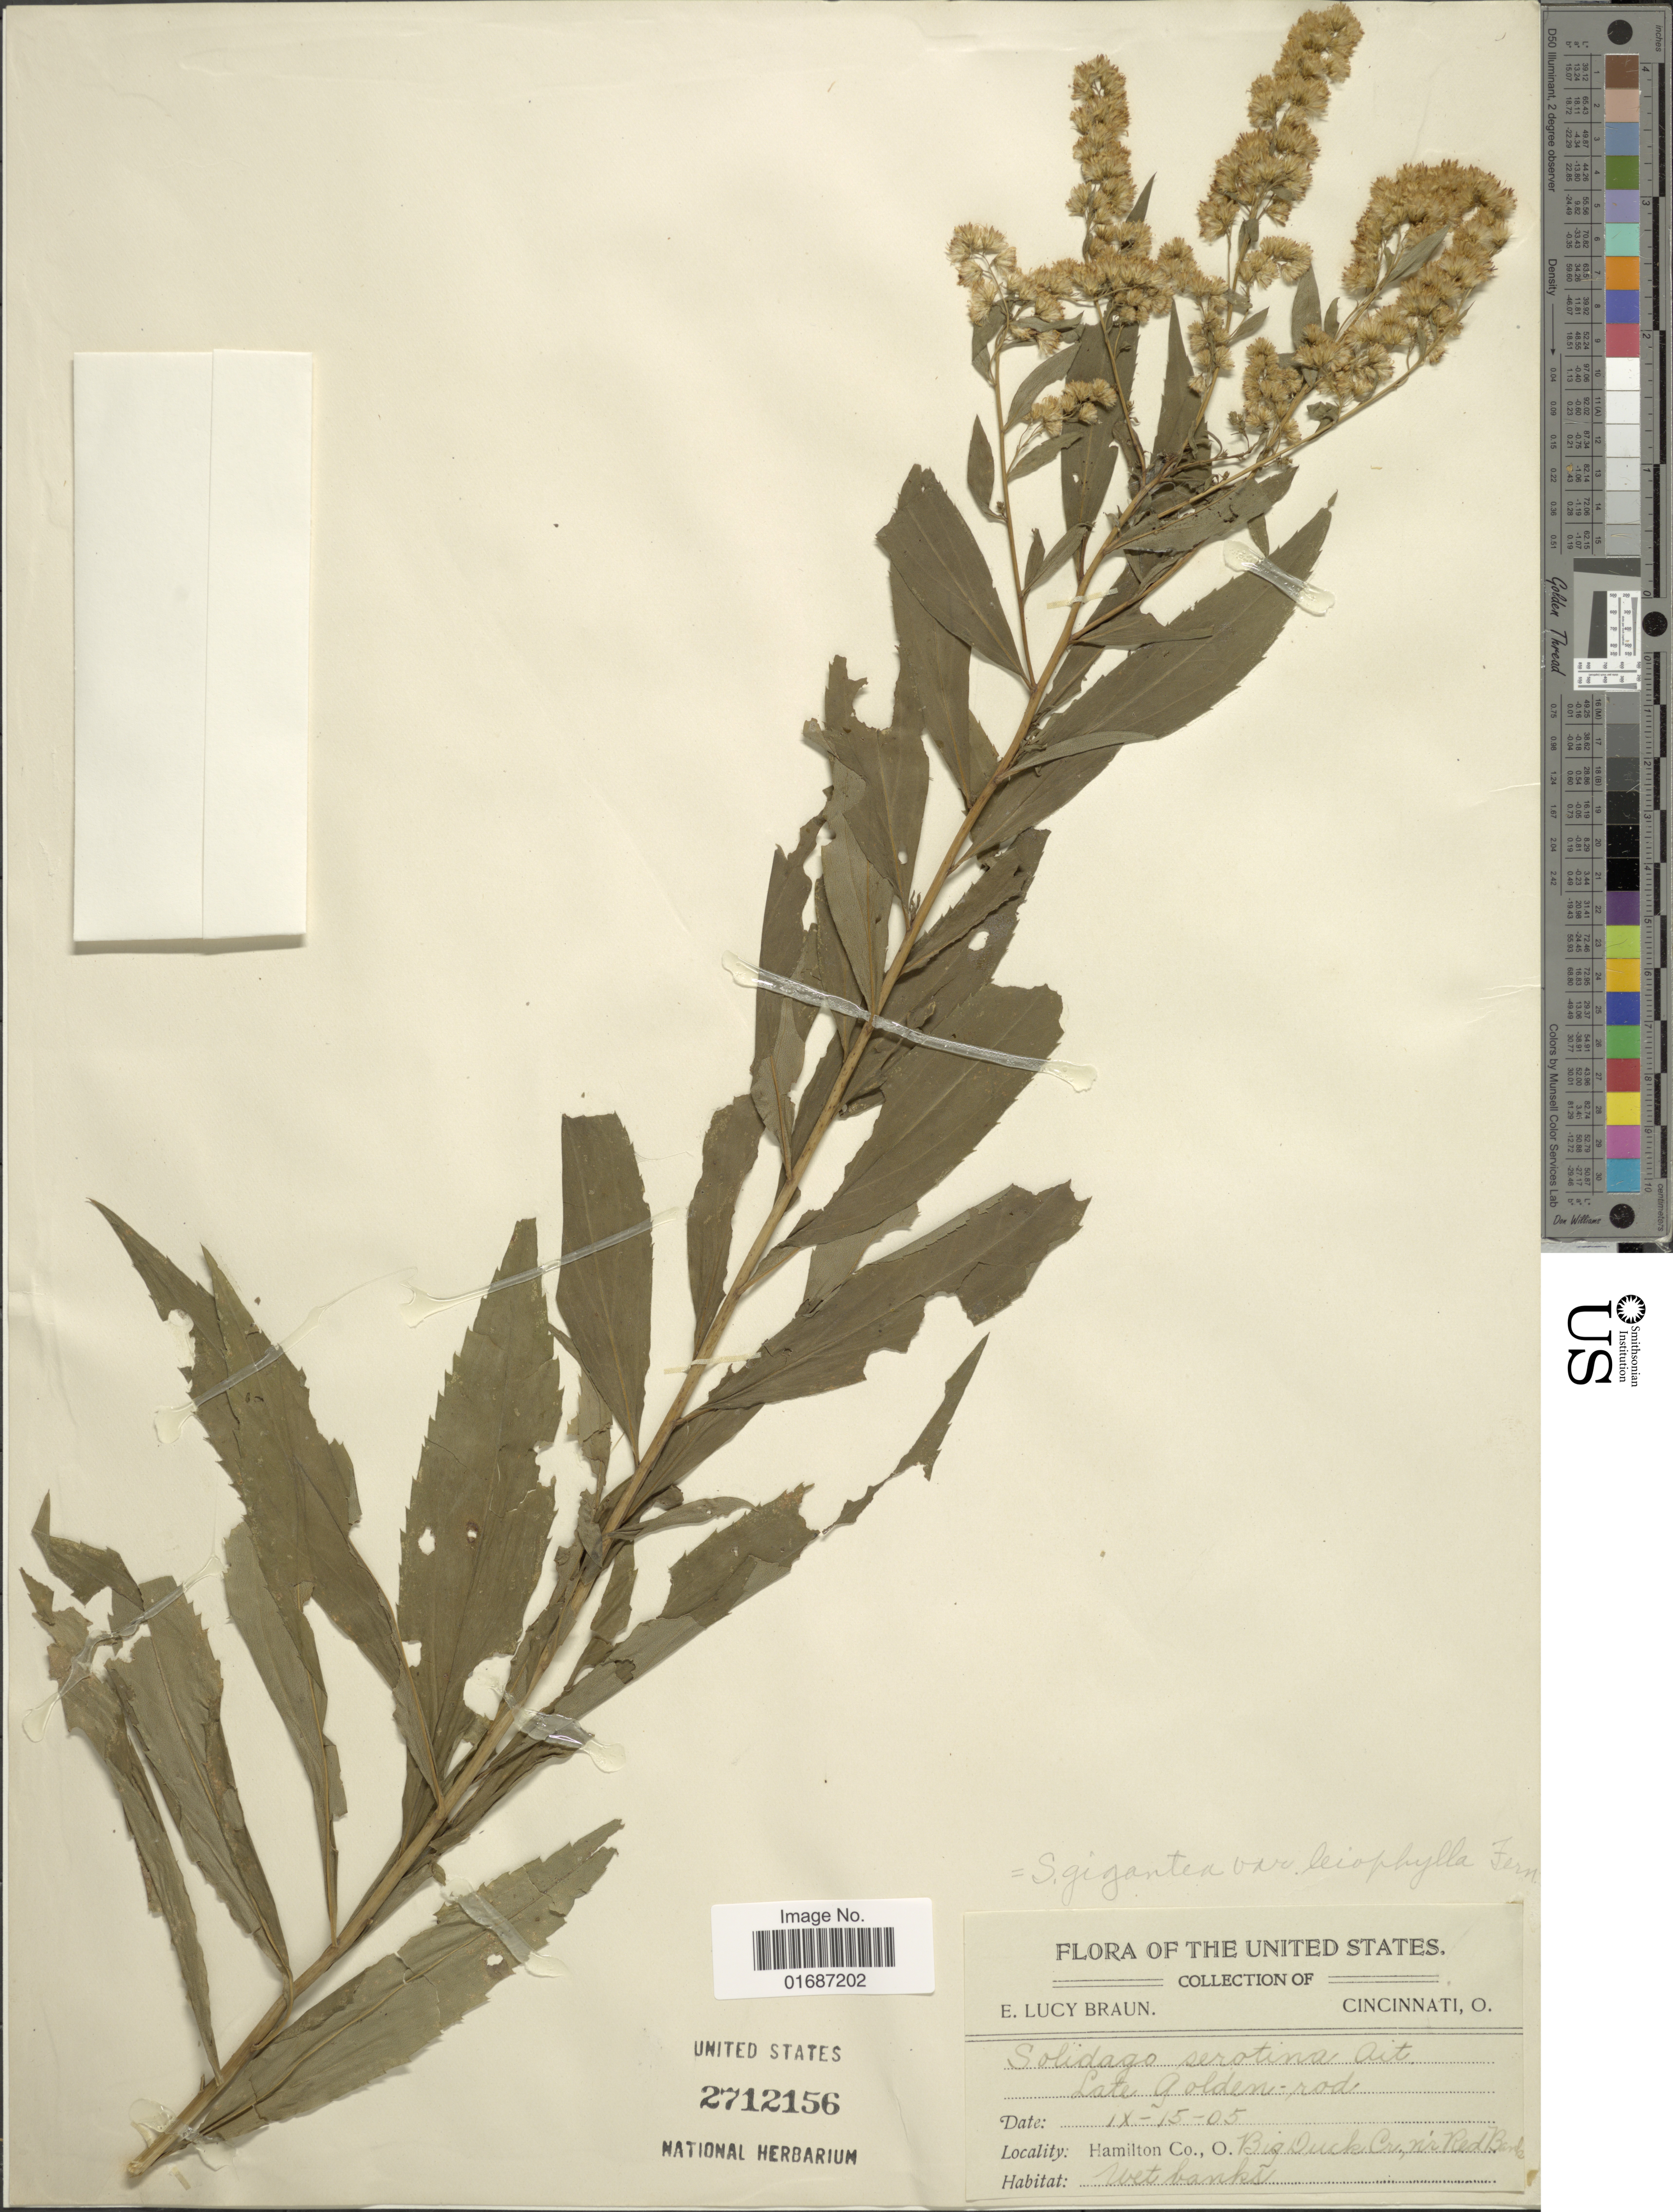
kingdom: Plantae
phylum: Tracheophyta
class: Magnoliopsida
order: Asterales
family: Asteraceae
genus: Solidago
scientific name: Solidago gigantea var. leiophylla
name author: Fernald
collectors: E. L. Braun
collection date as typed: Transcribed d/m/y: 15/9/5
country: United States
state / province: Ohio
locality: Cincinnati, Hamilton Co. O. Big Duck Cr. Nr Red Banks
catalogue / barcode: US 2712156